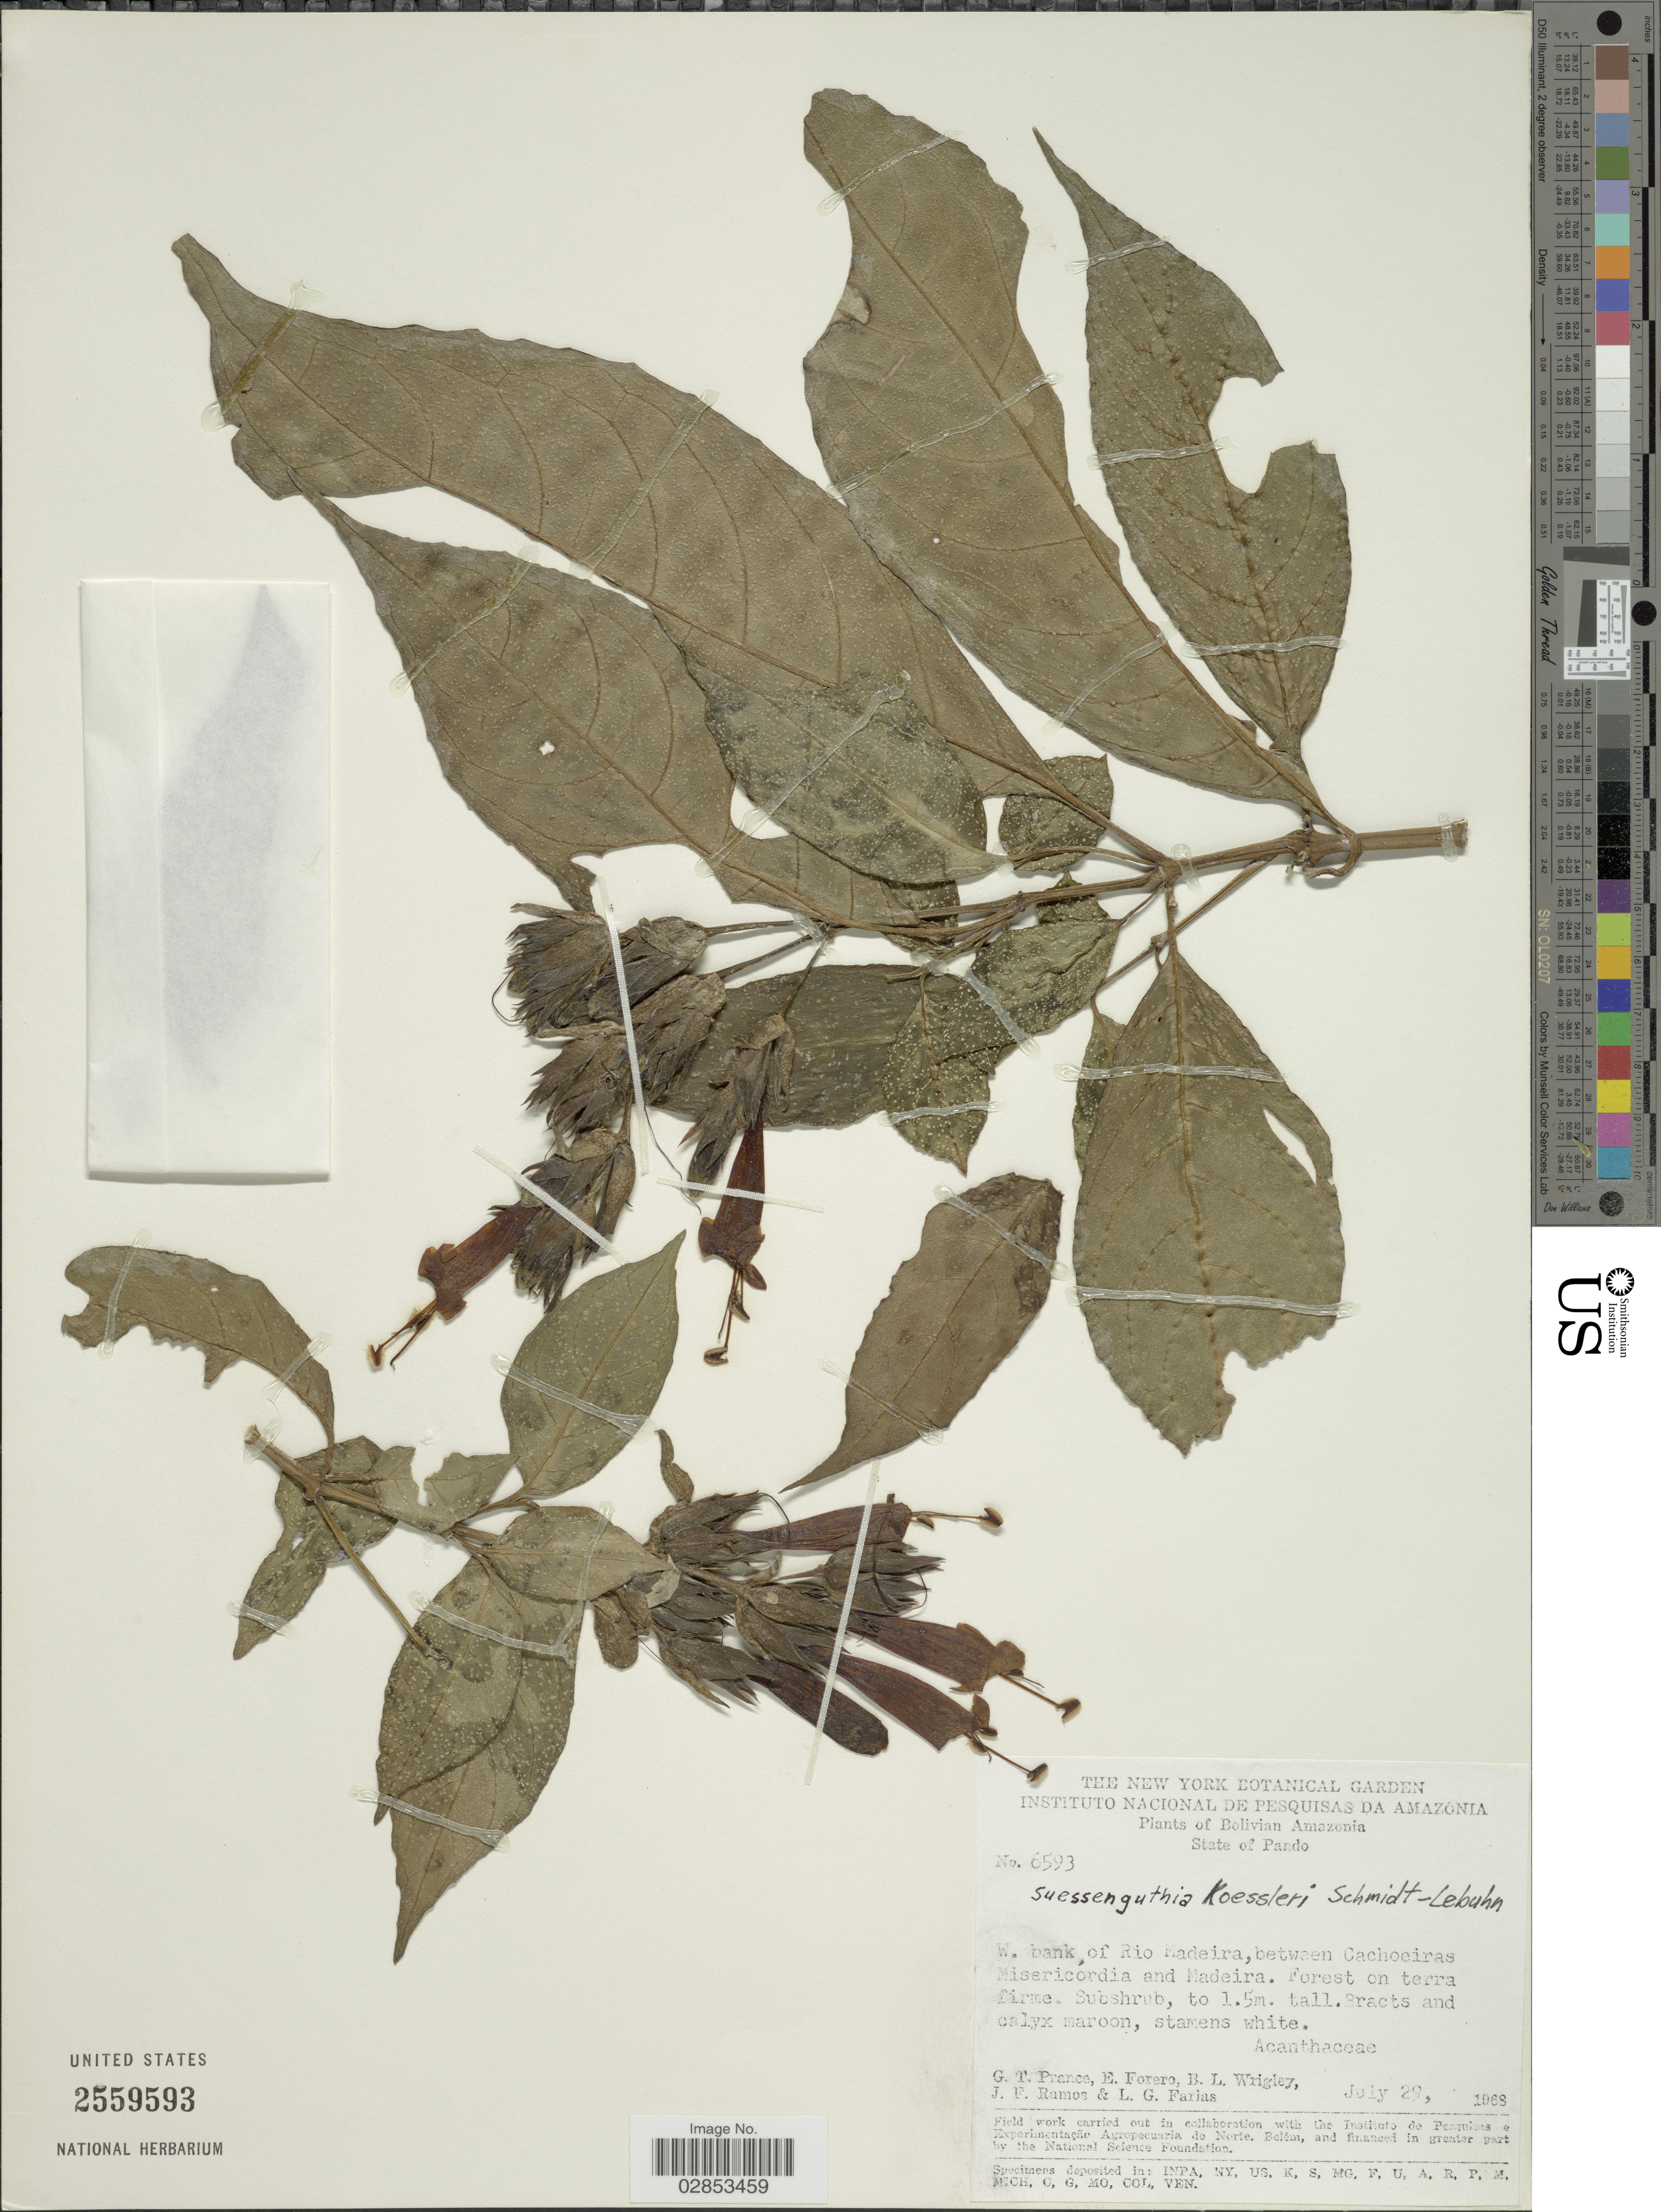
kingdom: Plantae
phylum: Tracheophyta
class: Magnoliopsida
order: Lamiales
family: Acanthaceae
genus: Suessenguthia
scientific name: Suessenguthia koessleri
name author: Schmidt-Leb.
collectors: G. T. Prance, E. Forero, B. L. Wrigley, J. F. Ramos & L. Farias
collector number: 6593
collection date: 1968-07-29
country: Bolivia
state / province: Pando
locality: Bolivian Amazonia. W. bank of Rio Madeira, between Cachoeiras Misericórdia and Madeira.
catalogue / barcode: US 2559593